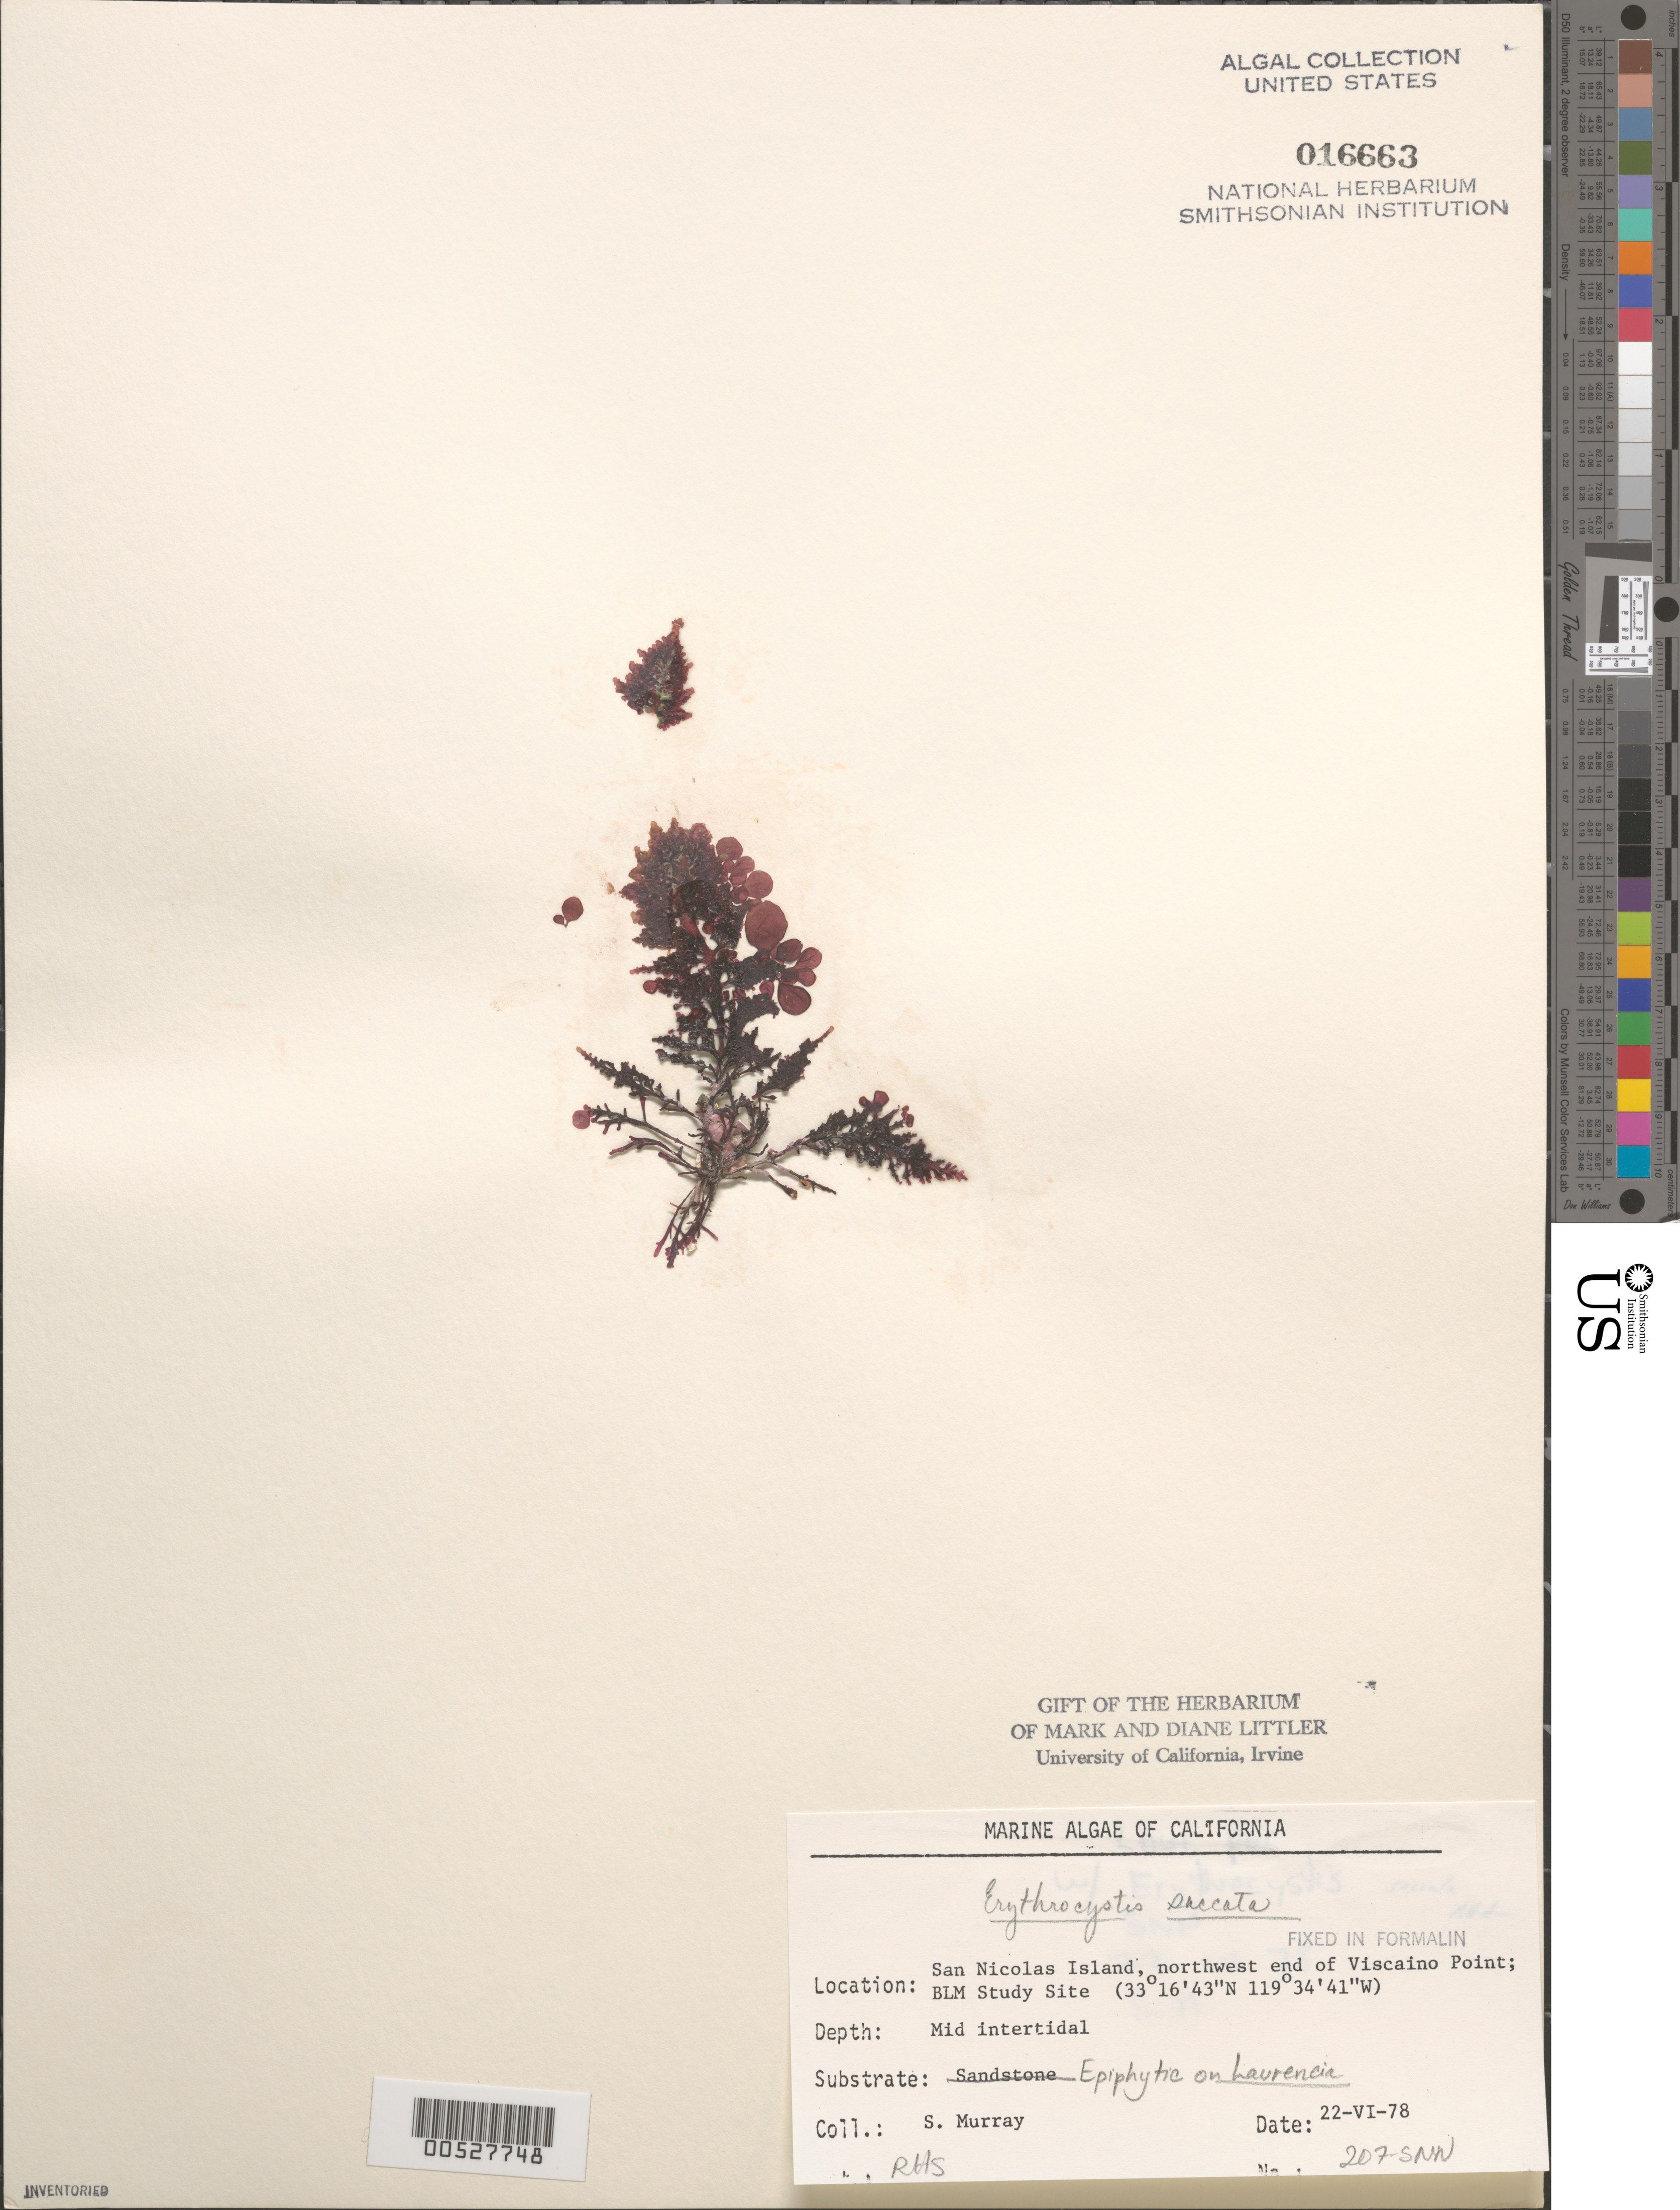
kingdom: Plantae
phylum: Rhodophyta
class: Florideophyceae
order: Ceramiales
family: Rhodomelaceae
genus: Erythrocystis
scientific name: Erythrocystis saccata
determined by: Sims, Robert H.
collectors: S. N. Murray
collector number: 207-snn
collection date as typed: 22 Jun 1978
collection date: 1978-06-22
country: United States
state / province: California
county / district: Ventura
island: San Nicolas Island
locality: Viscaino Point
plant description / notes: BLM-SOCALBIGHT Rocky Intertidal Survey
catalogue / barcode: US 16663